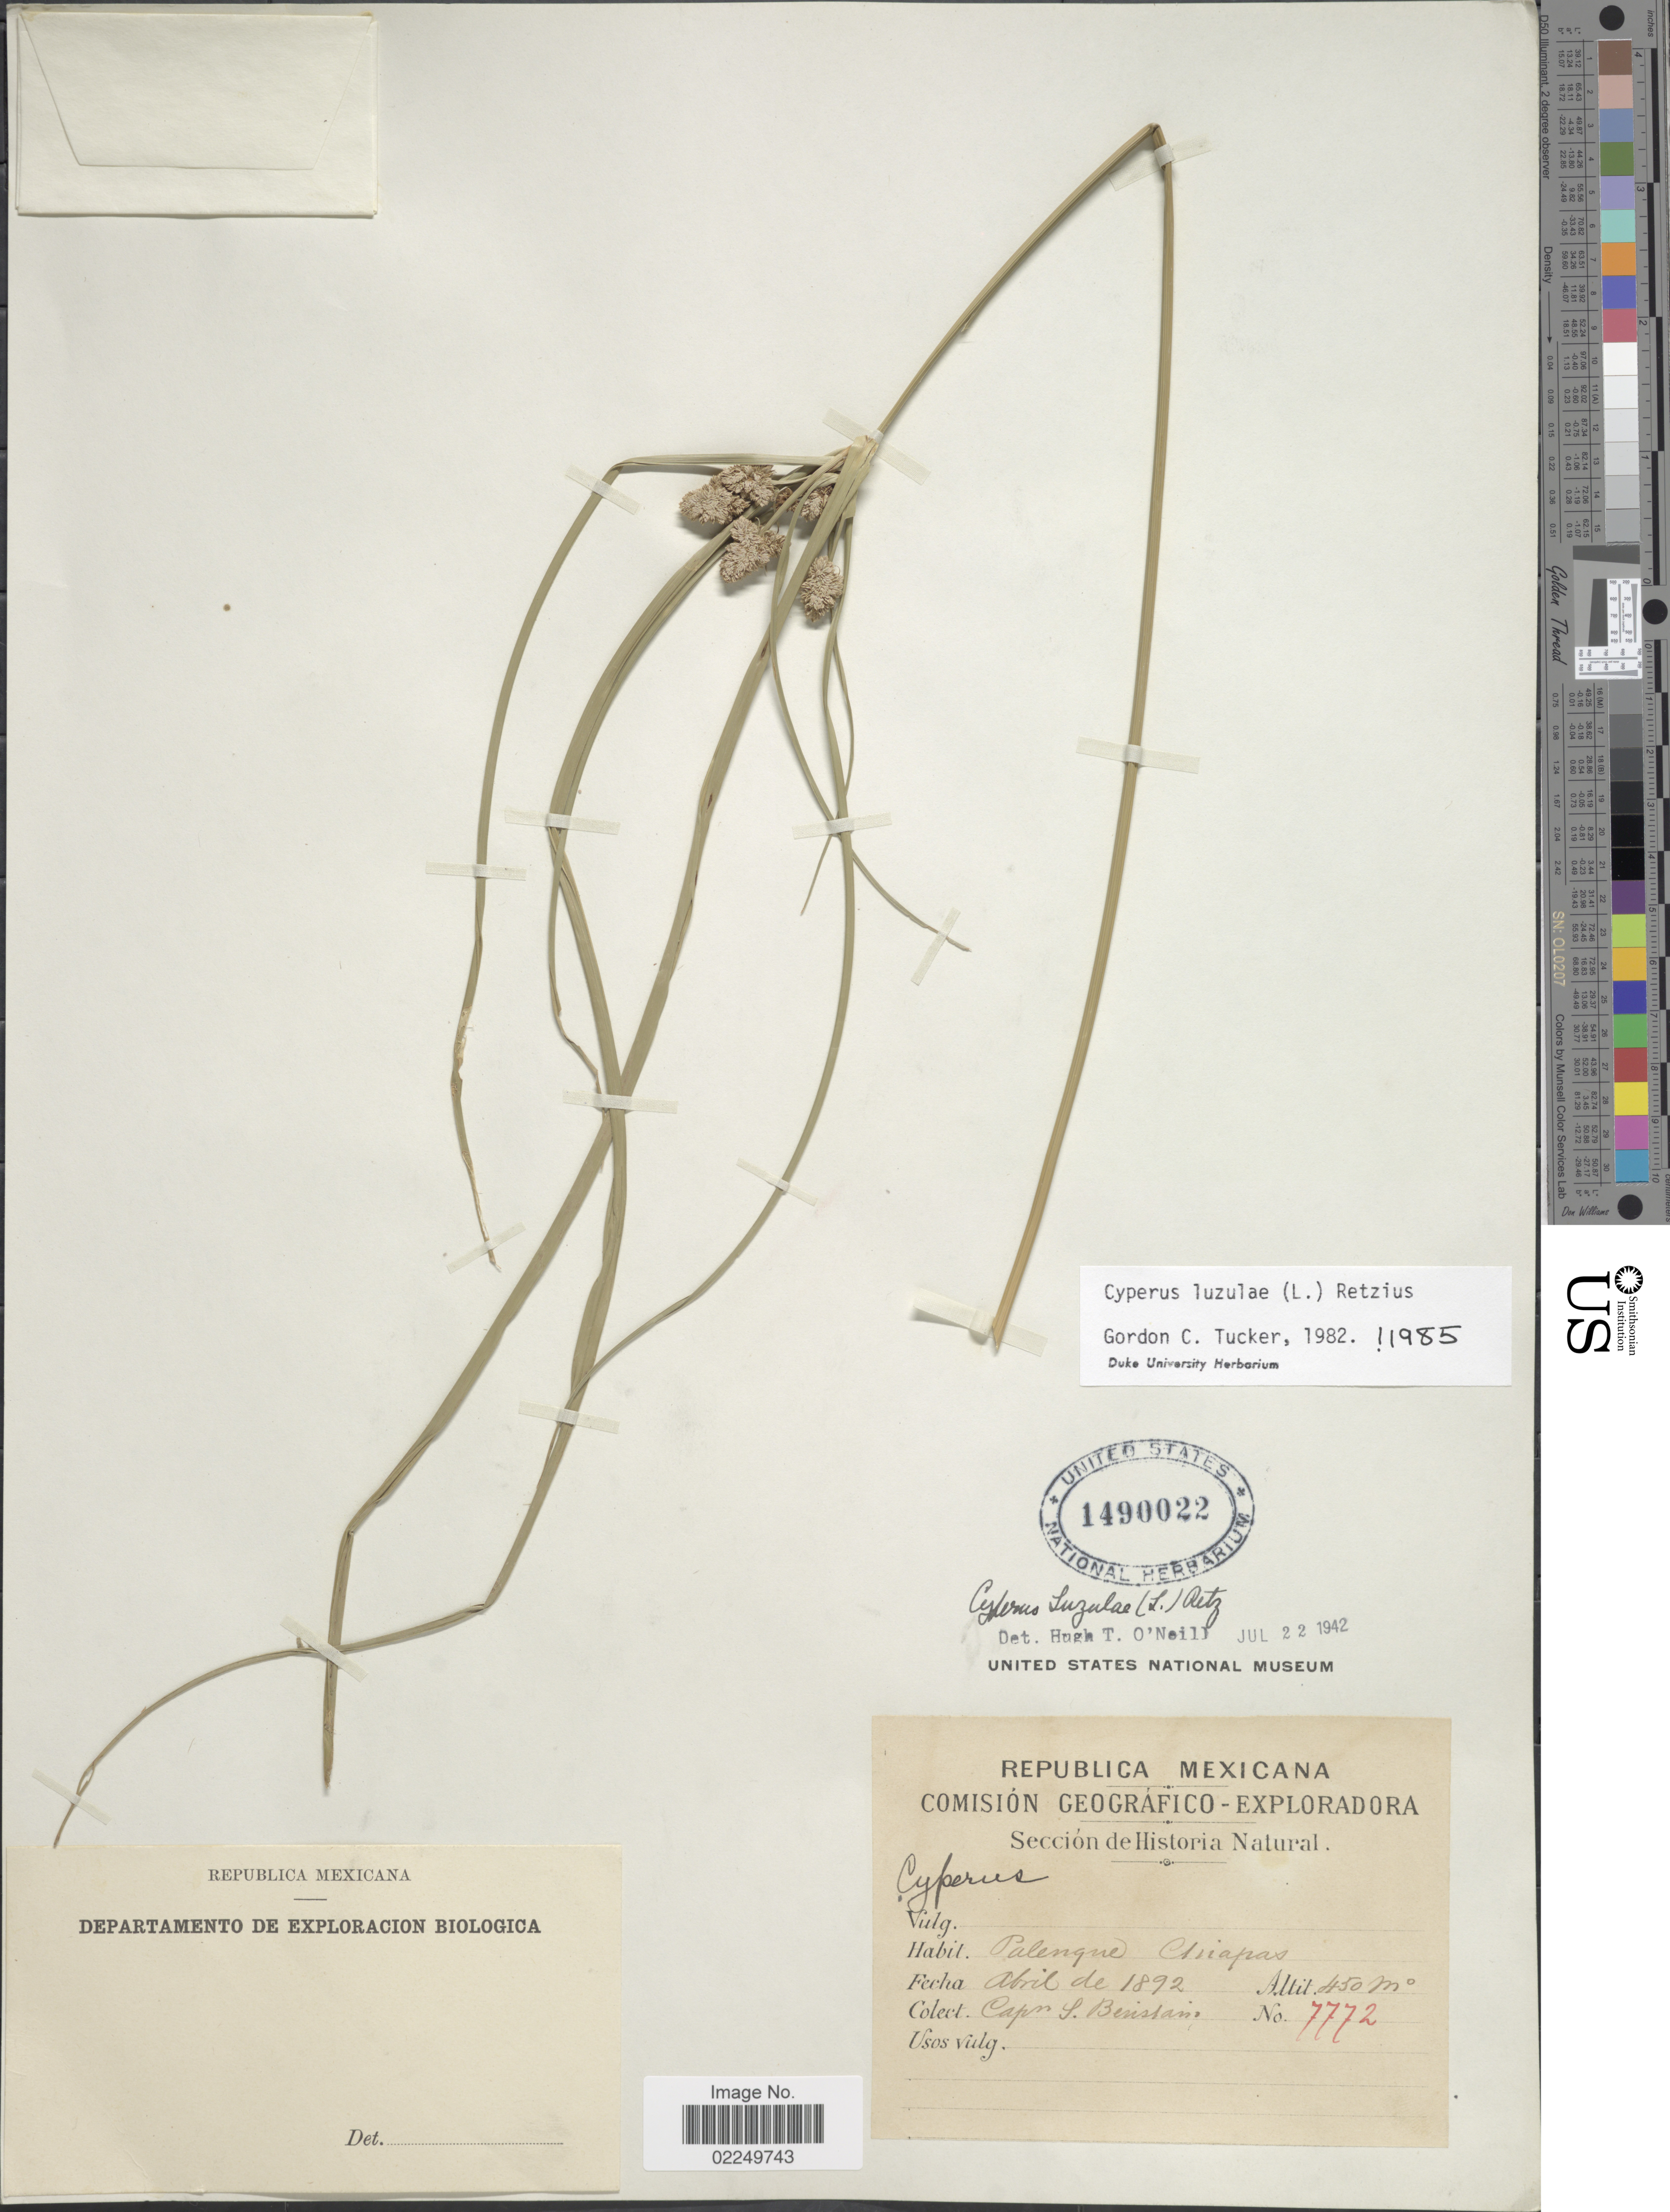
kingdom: Plantae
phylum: Tracheophyta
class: Liliopsida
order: Poales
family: Cyperaceae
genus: Cyperus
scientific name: Cyperus luzulae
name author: (L.) Rottb. ex Retz.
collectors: Beristain, S.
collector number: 7772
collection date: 1892-04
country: Mexico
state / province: Chiapas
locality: Palenque, Chiapas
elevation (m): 450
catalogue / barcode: US 1490022